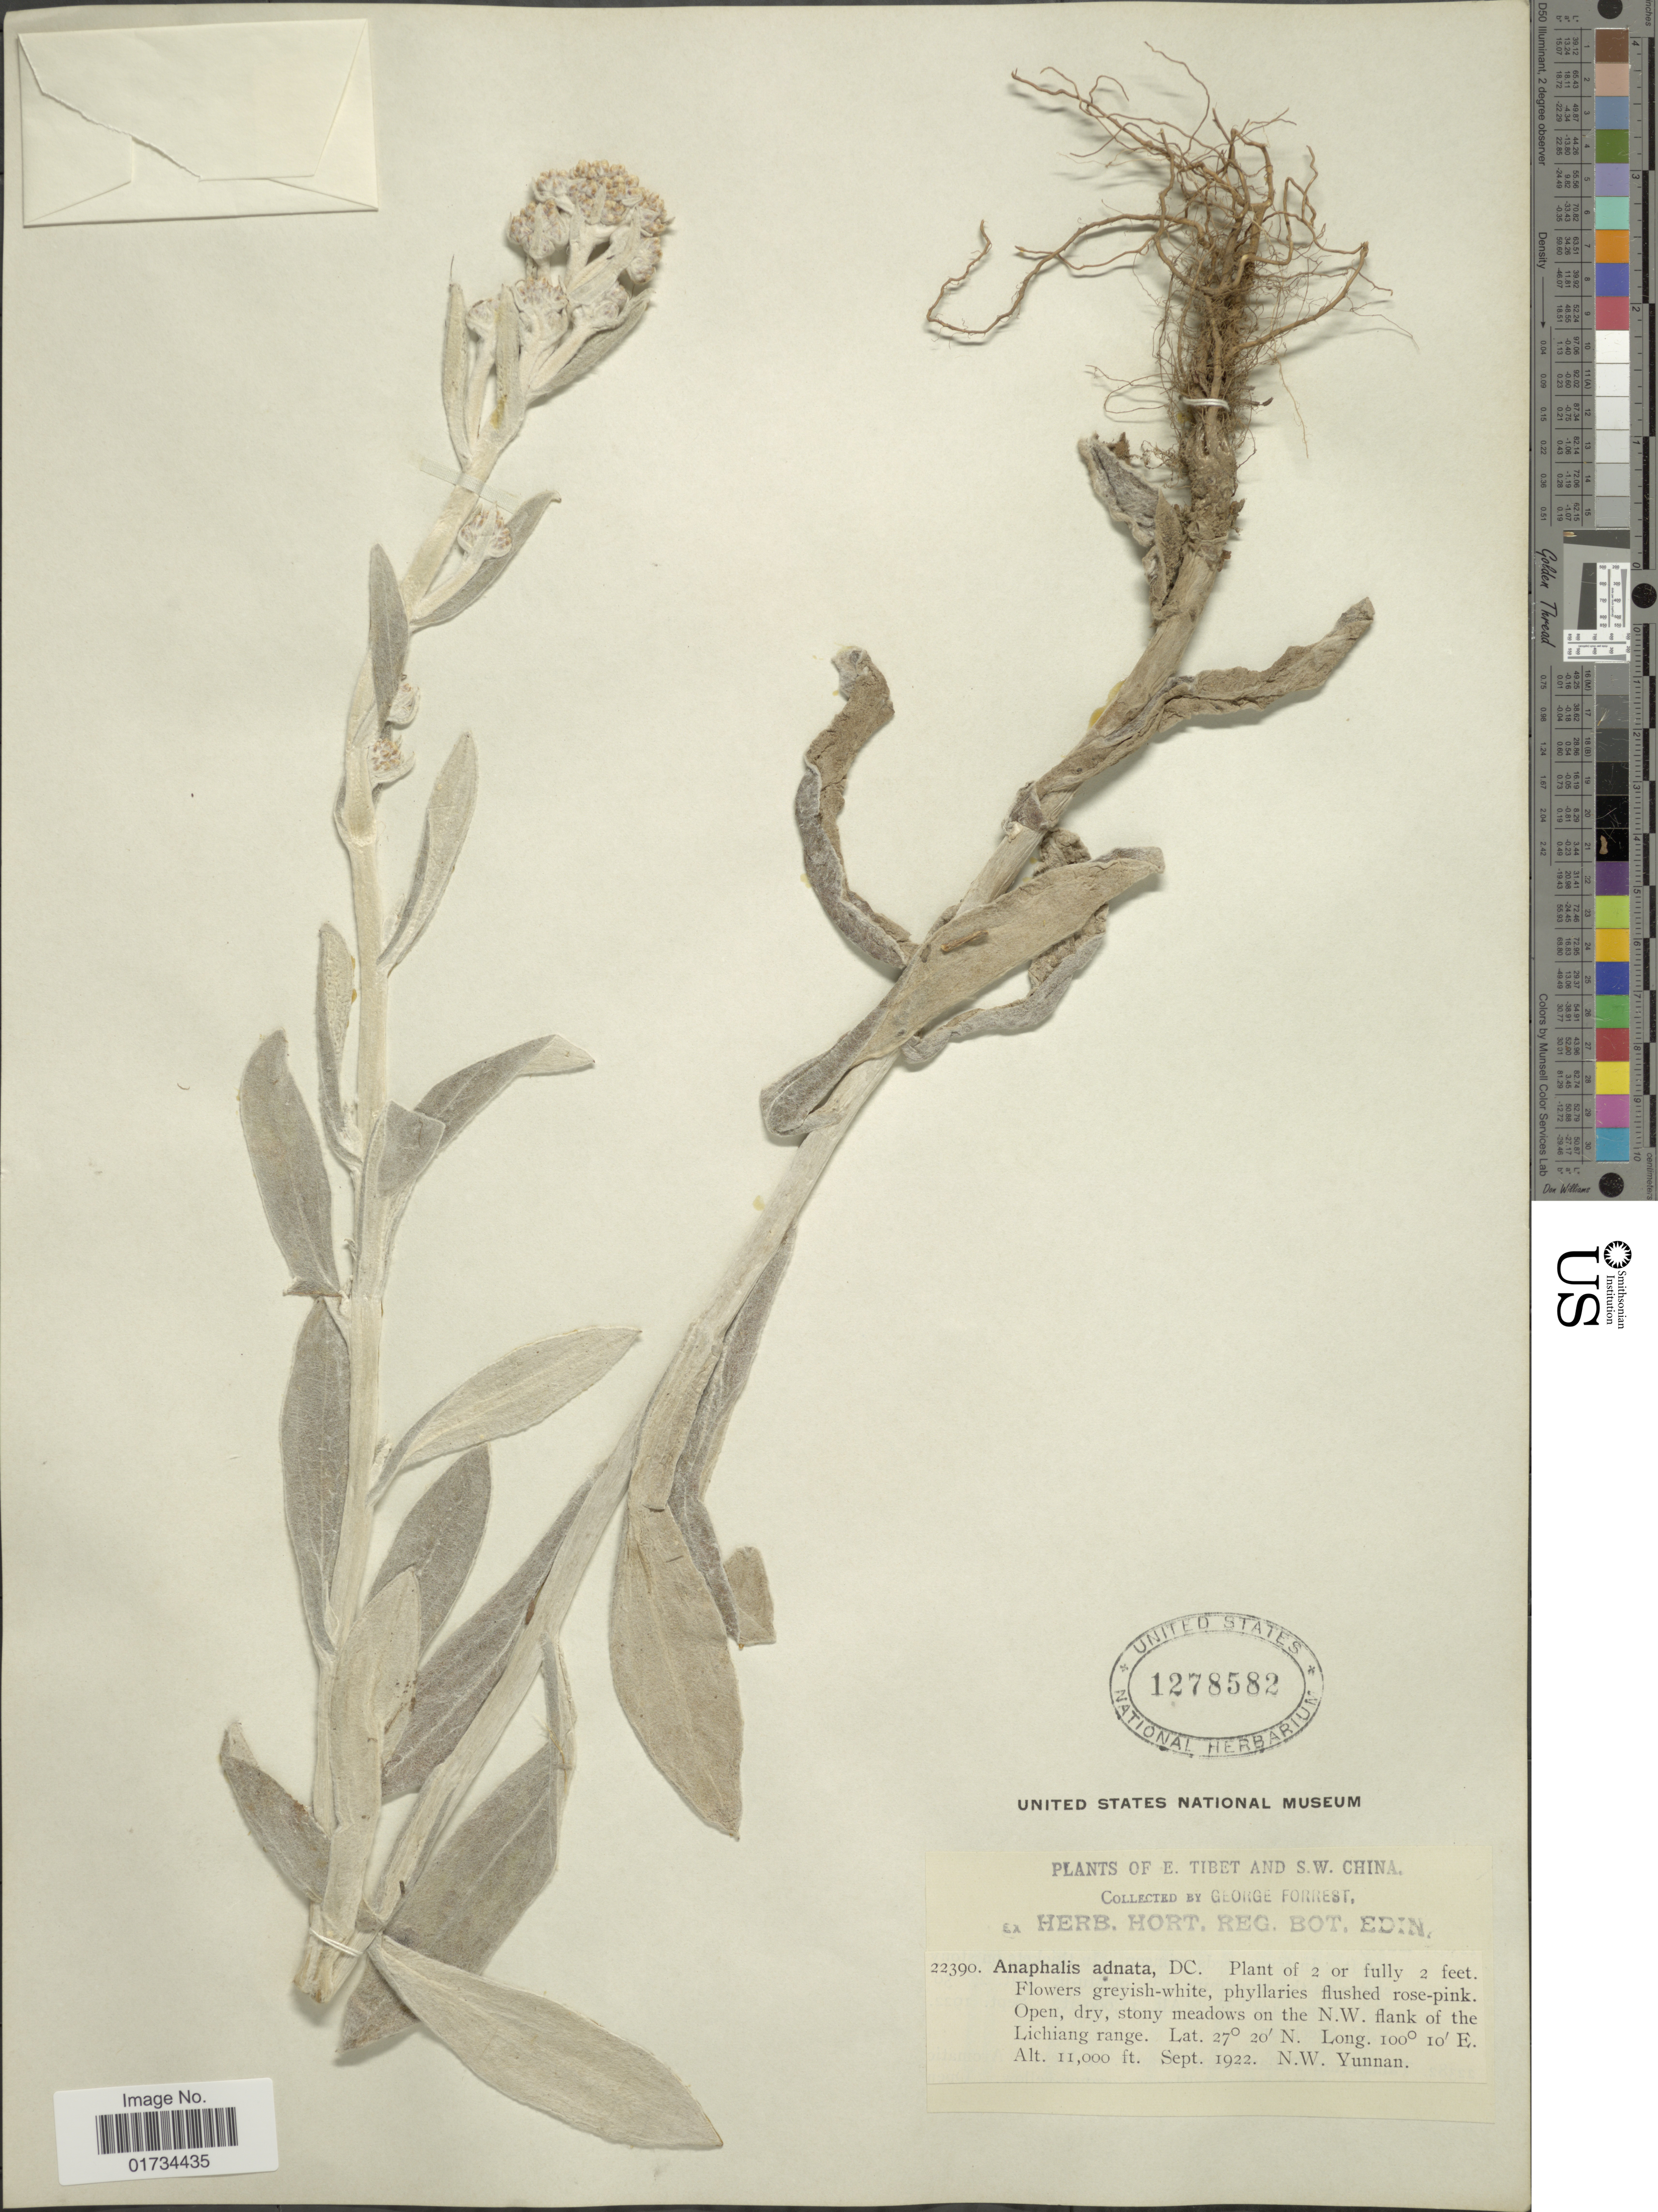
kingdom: Plantae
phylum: Tracheophyta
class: Magnoliopsida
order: Asterales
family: Asteraceae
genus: Anaphalis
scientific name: Anaphalis adnata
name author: DC.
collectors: G. Forrest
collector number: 22390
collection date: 1922-09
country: China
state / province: Yunnan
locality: E. Tibet and S. W. China. Open, dry, stony meadows on the N.W. flank of the Lichiang range. N. W. Yunnan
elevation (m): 3353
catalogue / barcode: US 1278582